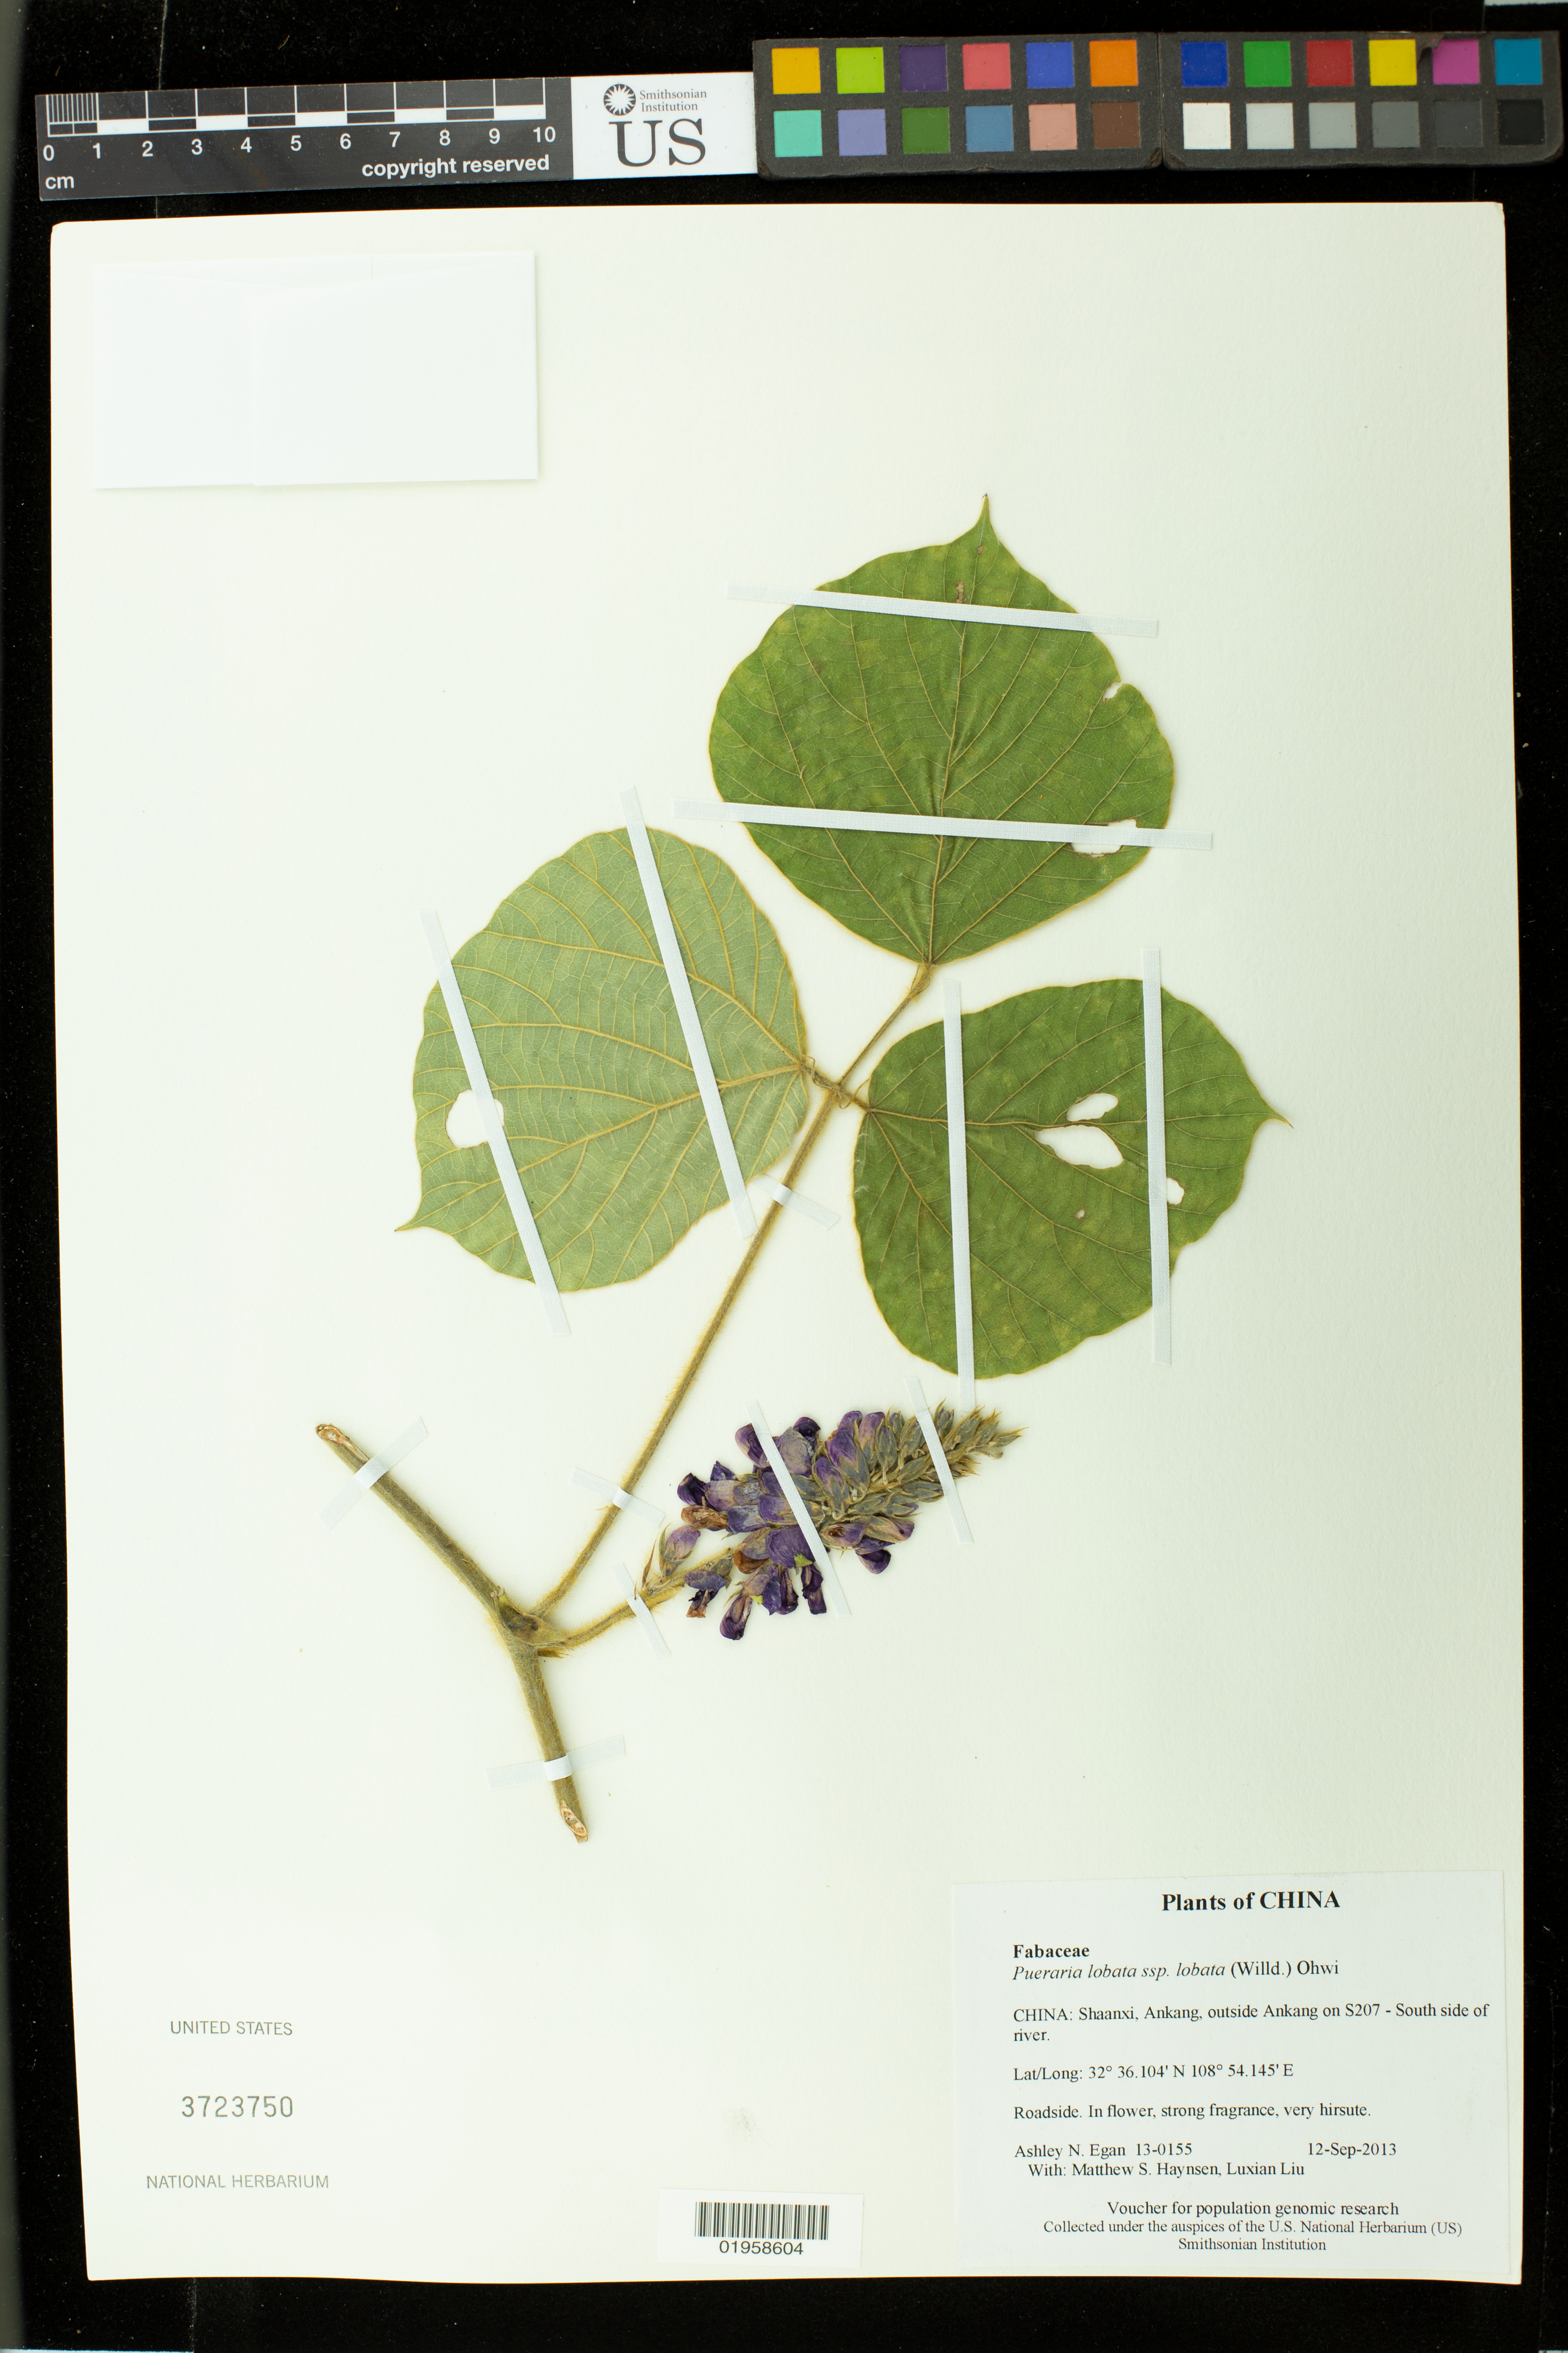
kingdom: Plantae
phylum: Tracheophyta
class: Magnoliopsida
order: Fabales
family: Fabaceae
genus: Pueraria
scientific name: Pueraria lobata subsp. lobata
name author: (Willd.) Ohwi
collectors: A. N. Egan, M. Hansen & L. Liu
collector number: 13-0155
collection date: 2013-09-12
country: China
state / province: Shaanxi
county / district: Ankang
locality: outside Ankang on S207 - South side of river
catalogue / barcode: US 3723750